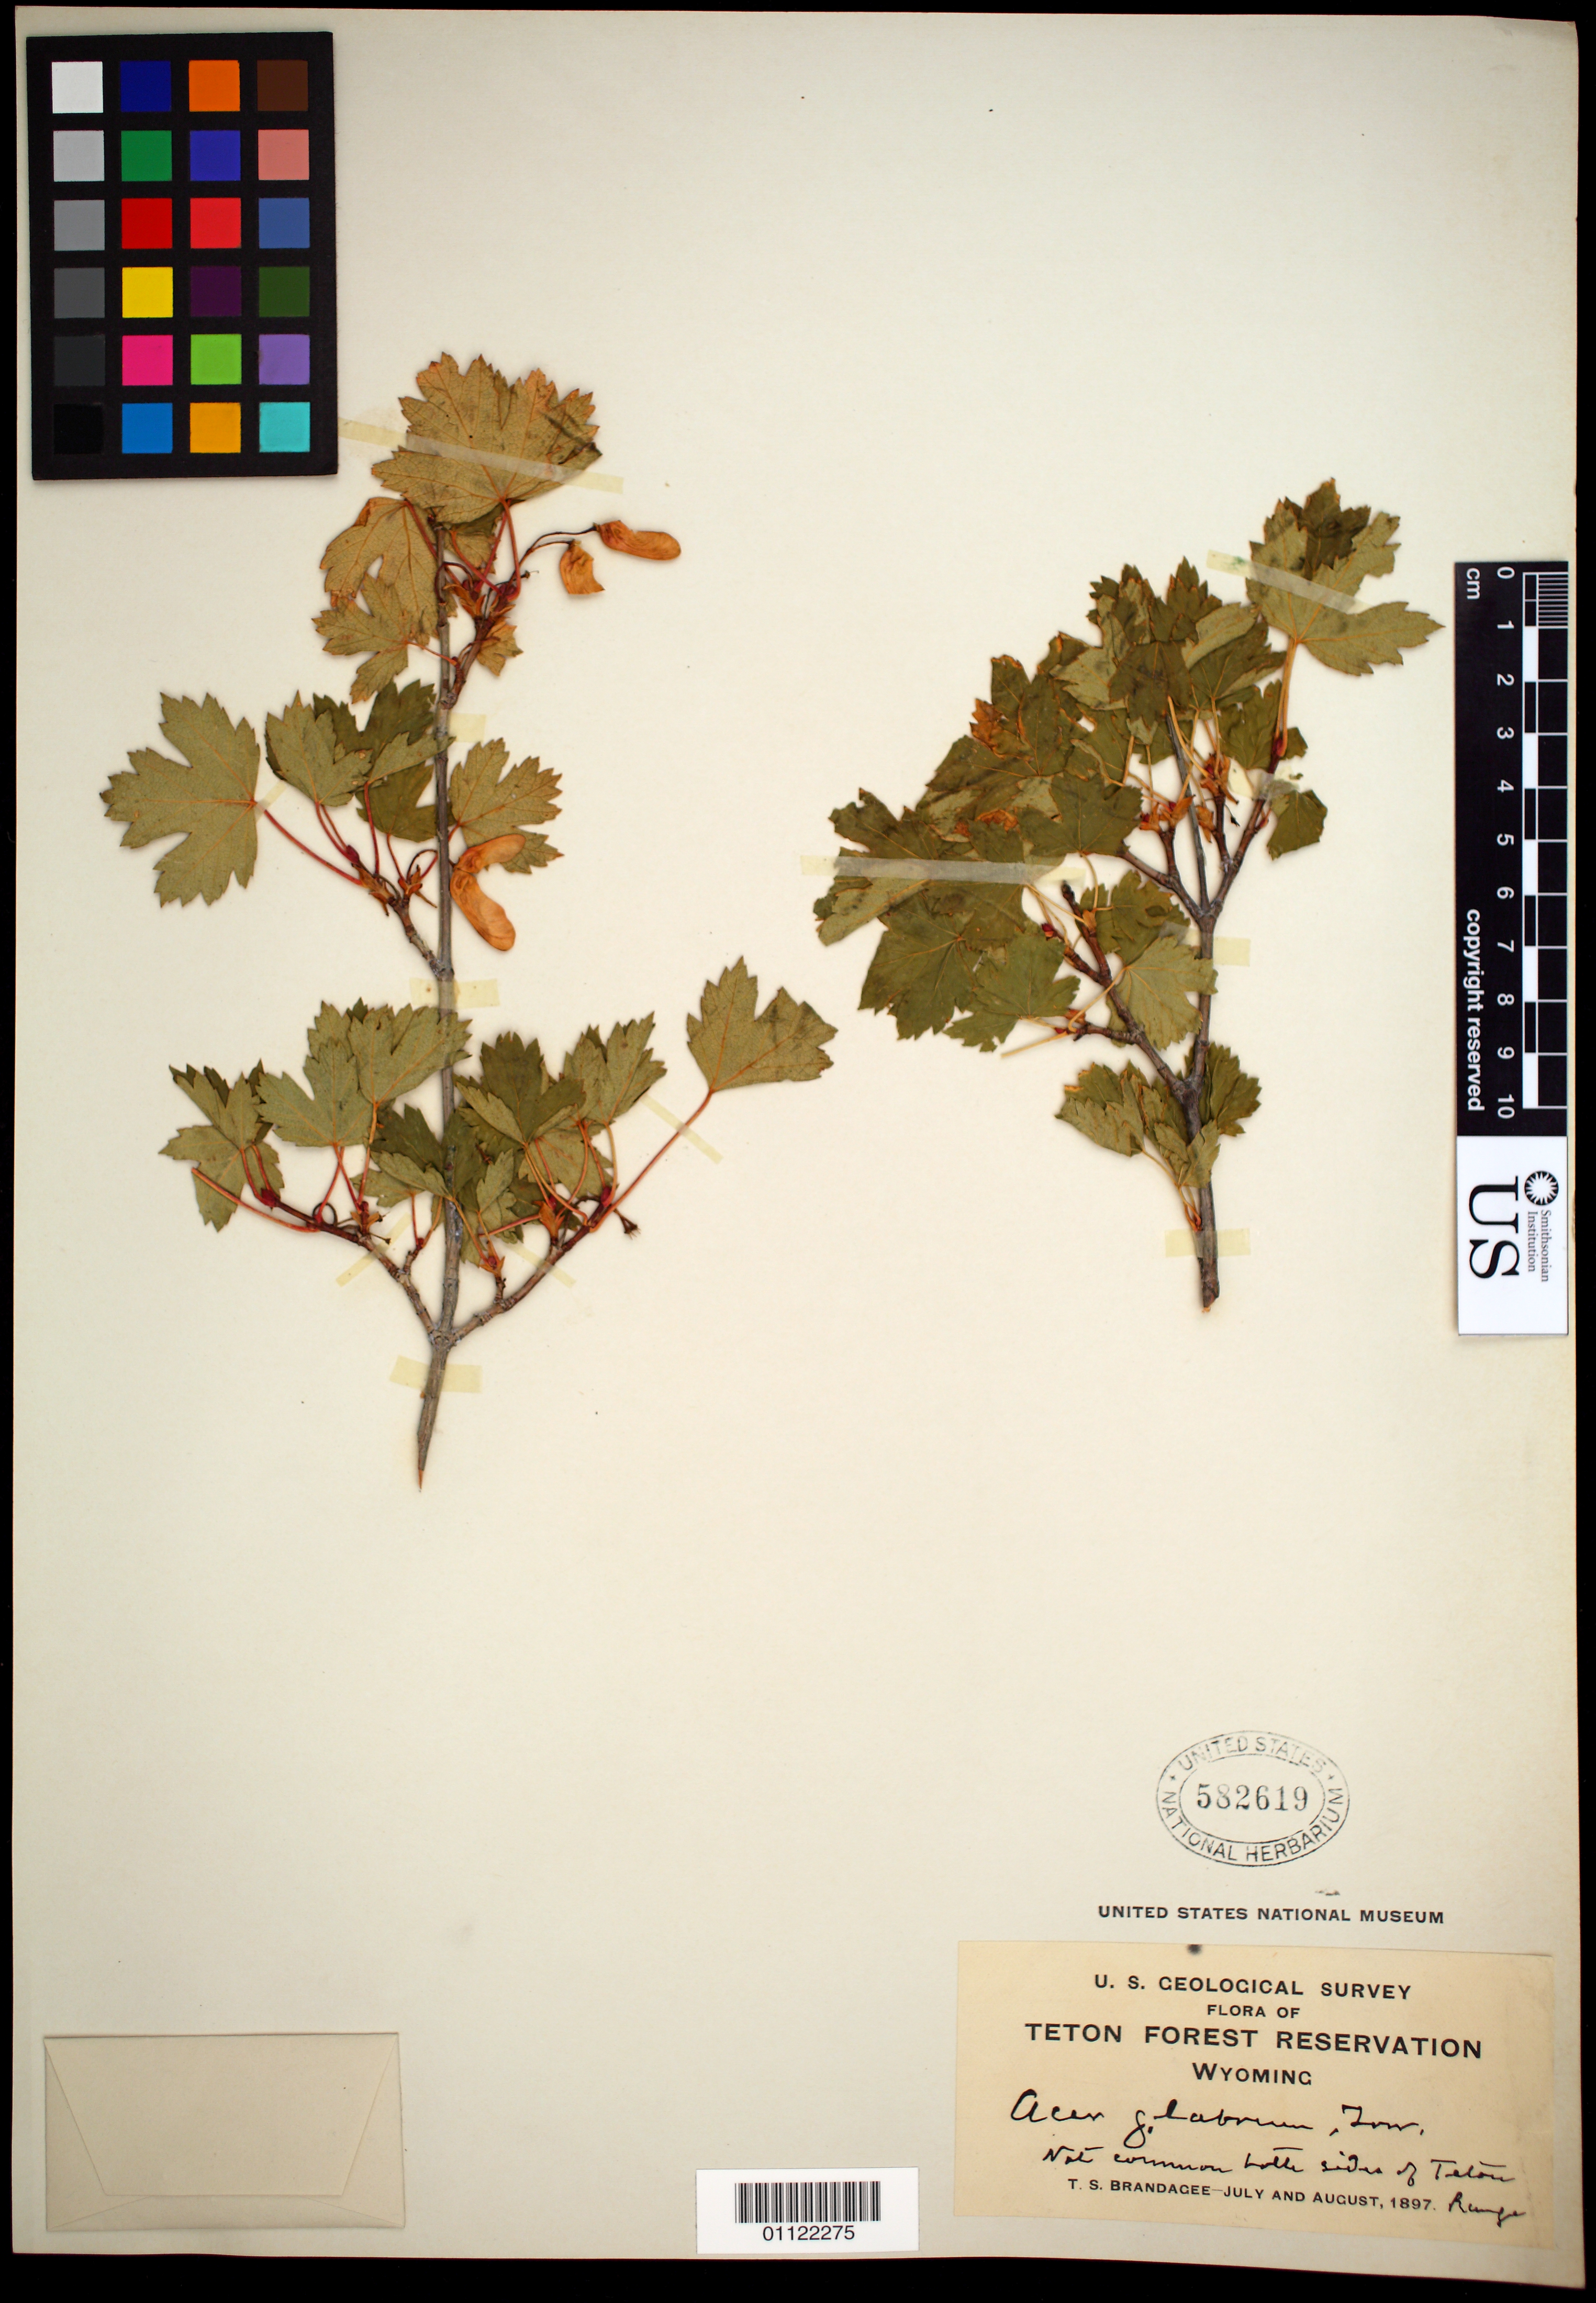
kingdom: Plantae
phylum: Tracheophyta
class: Magnoliopsida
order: Sapindales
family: Sapindaceae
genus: Acer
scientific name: Acer glabrum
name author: Torr.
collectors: T. S. Brandegee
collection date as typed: Jul 1897 and -- Aug 1897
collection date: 1897-07,1897-08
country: United States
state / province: Wyoming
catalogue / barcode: US 582619